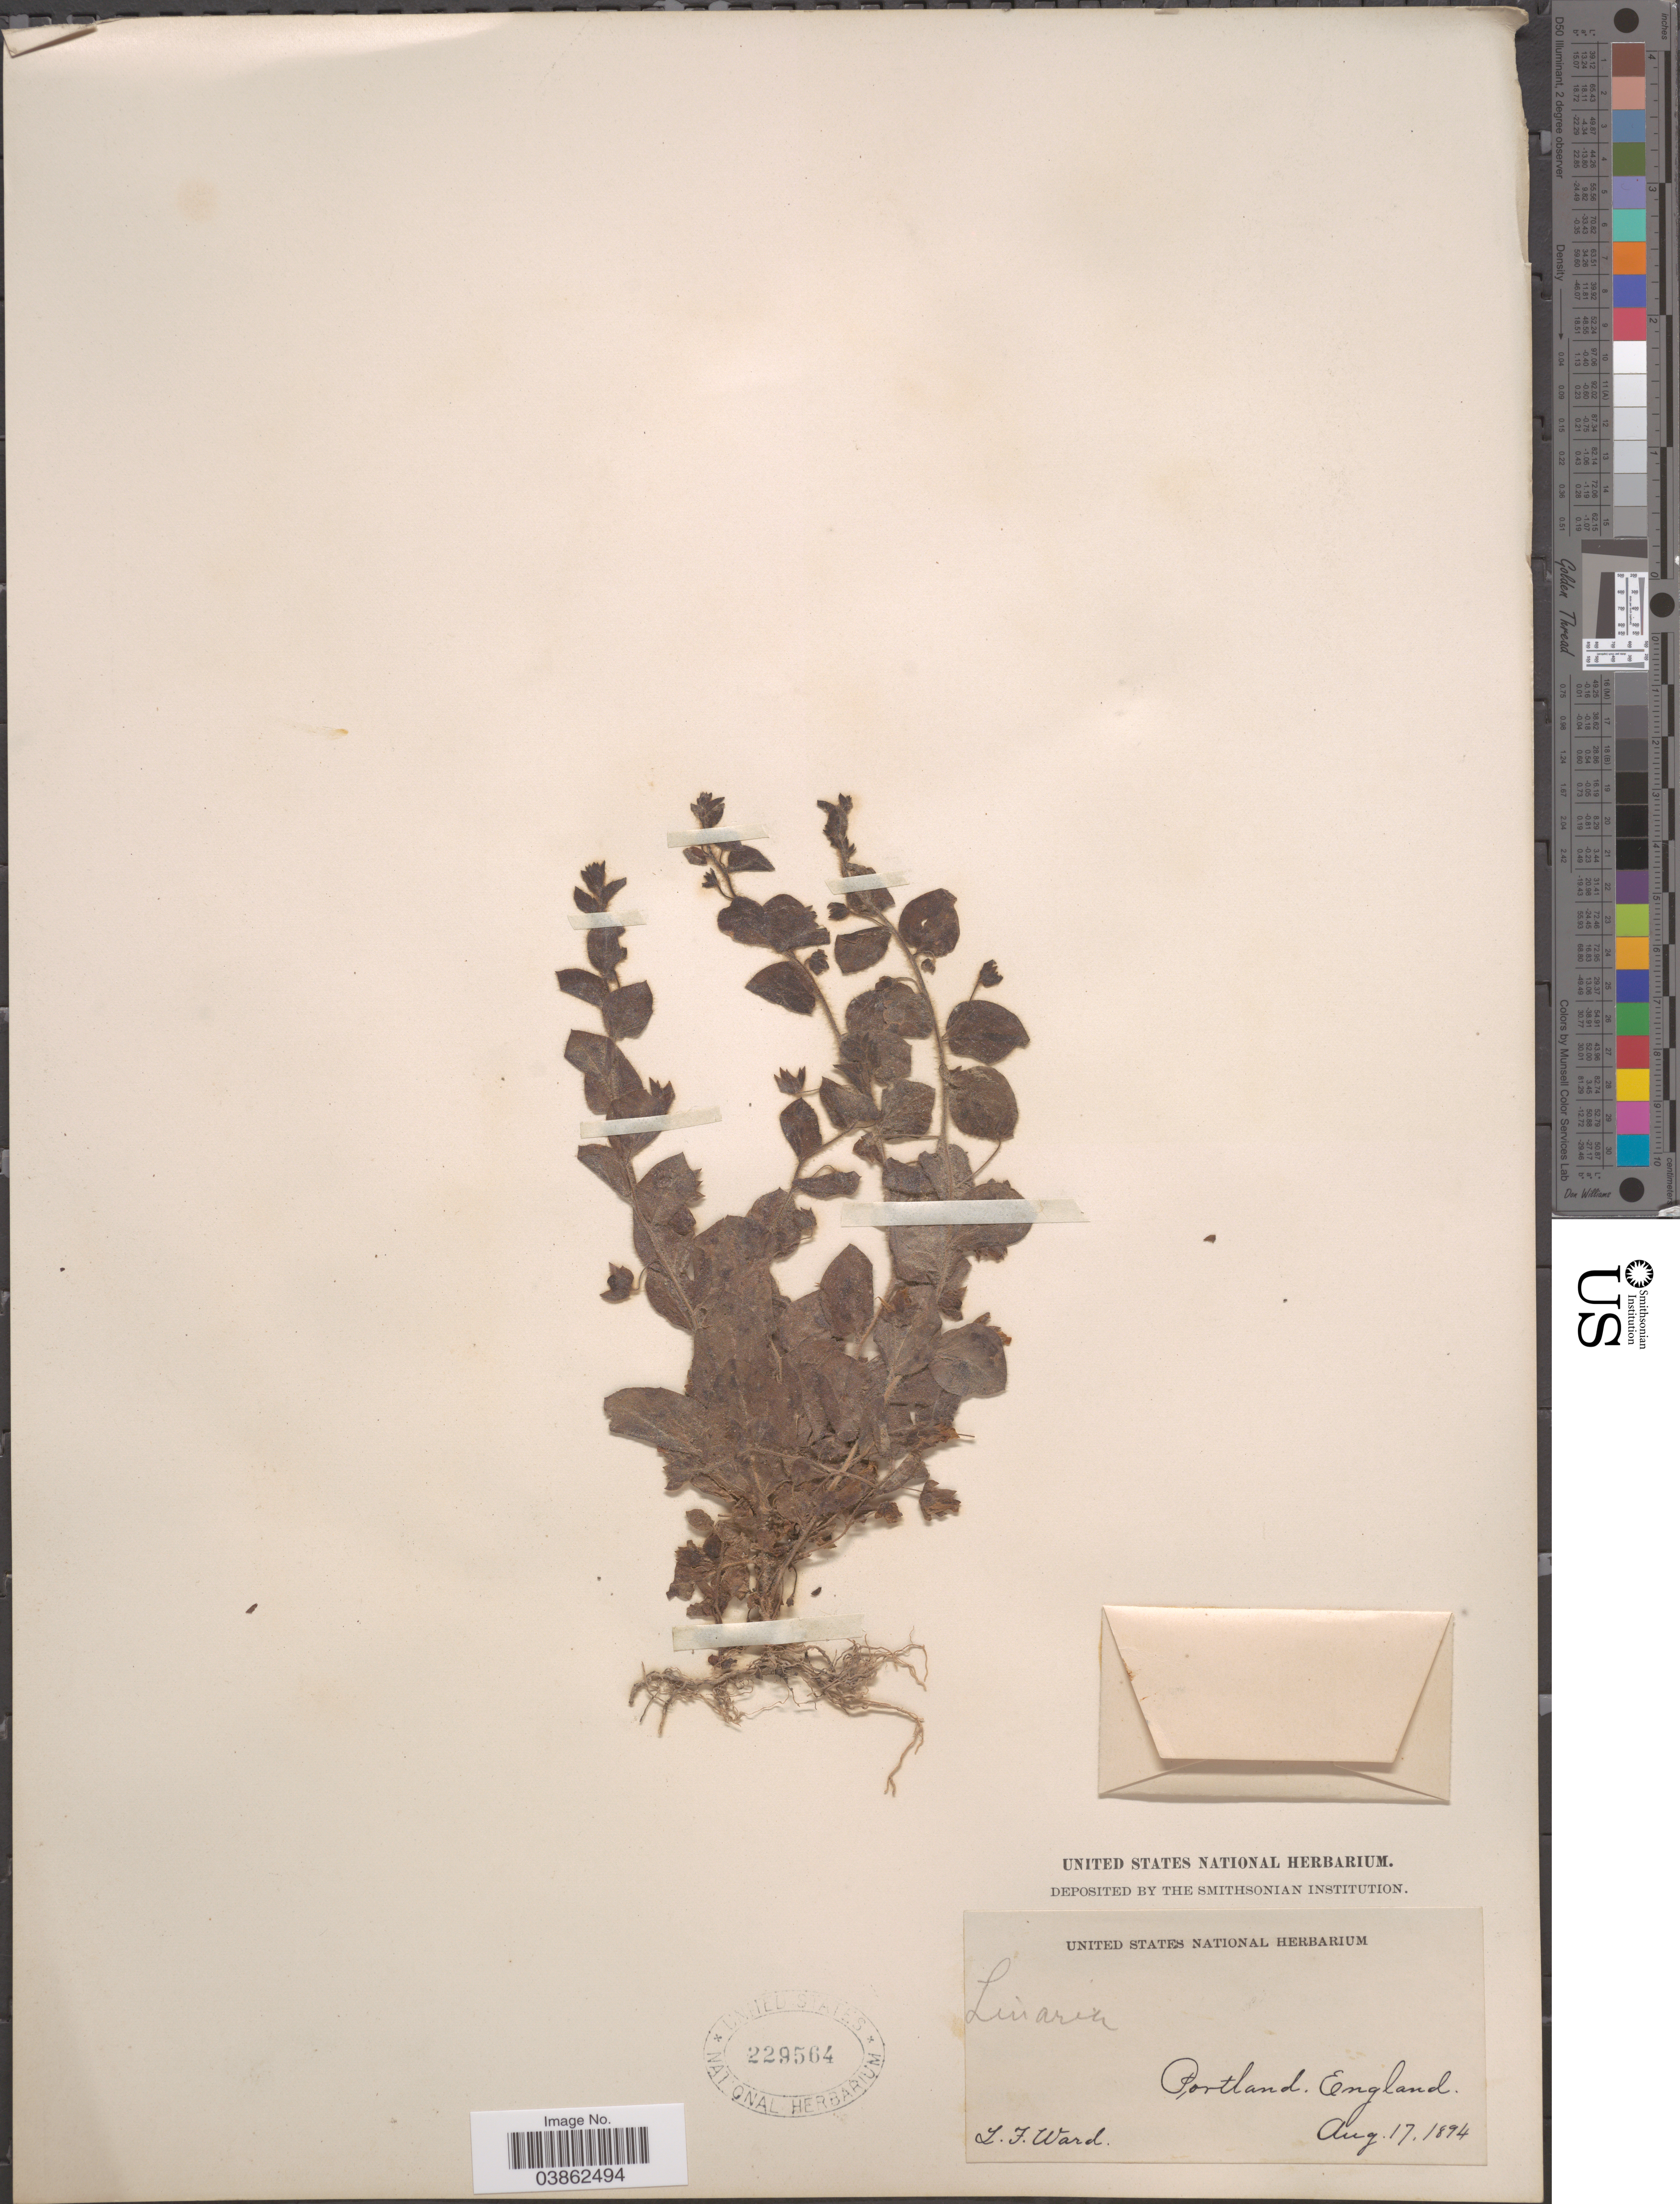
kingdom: Plantae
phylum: Tracheophyta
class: Magnoliopsida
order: Lamiales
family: Plantaginaceae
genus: Elatinoides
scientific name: Elatinoides spuria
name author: (L.) Wettst.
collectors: L. Ward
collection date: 1894-08-17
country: United Kingdom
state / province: England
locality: Portland.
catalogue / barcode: US 229564